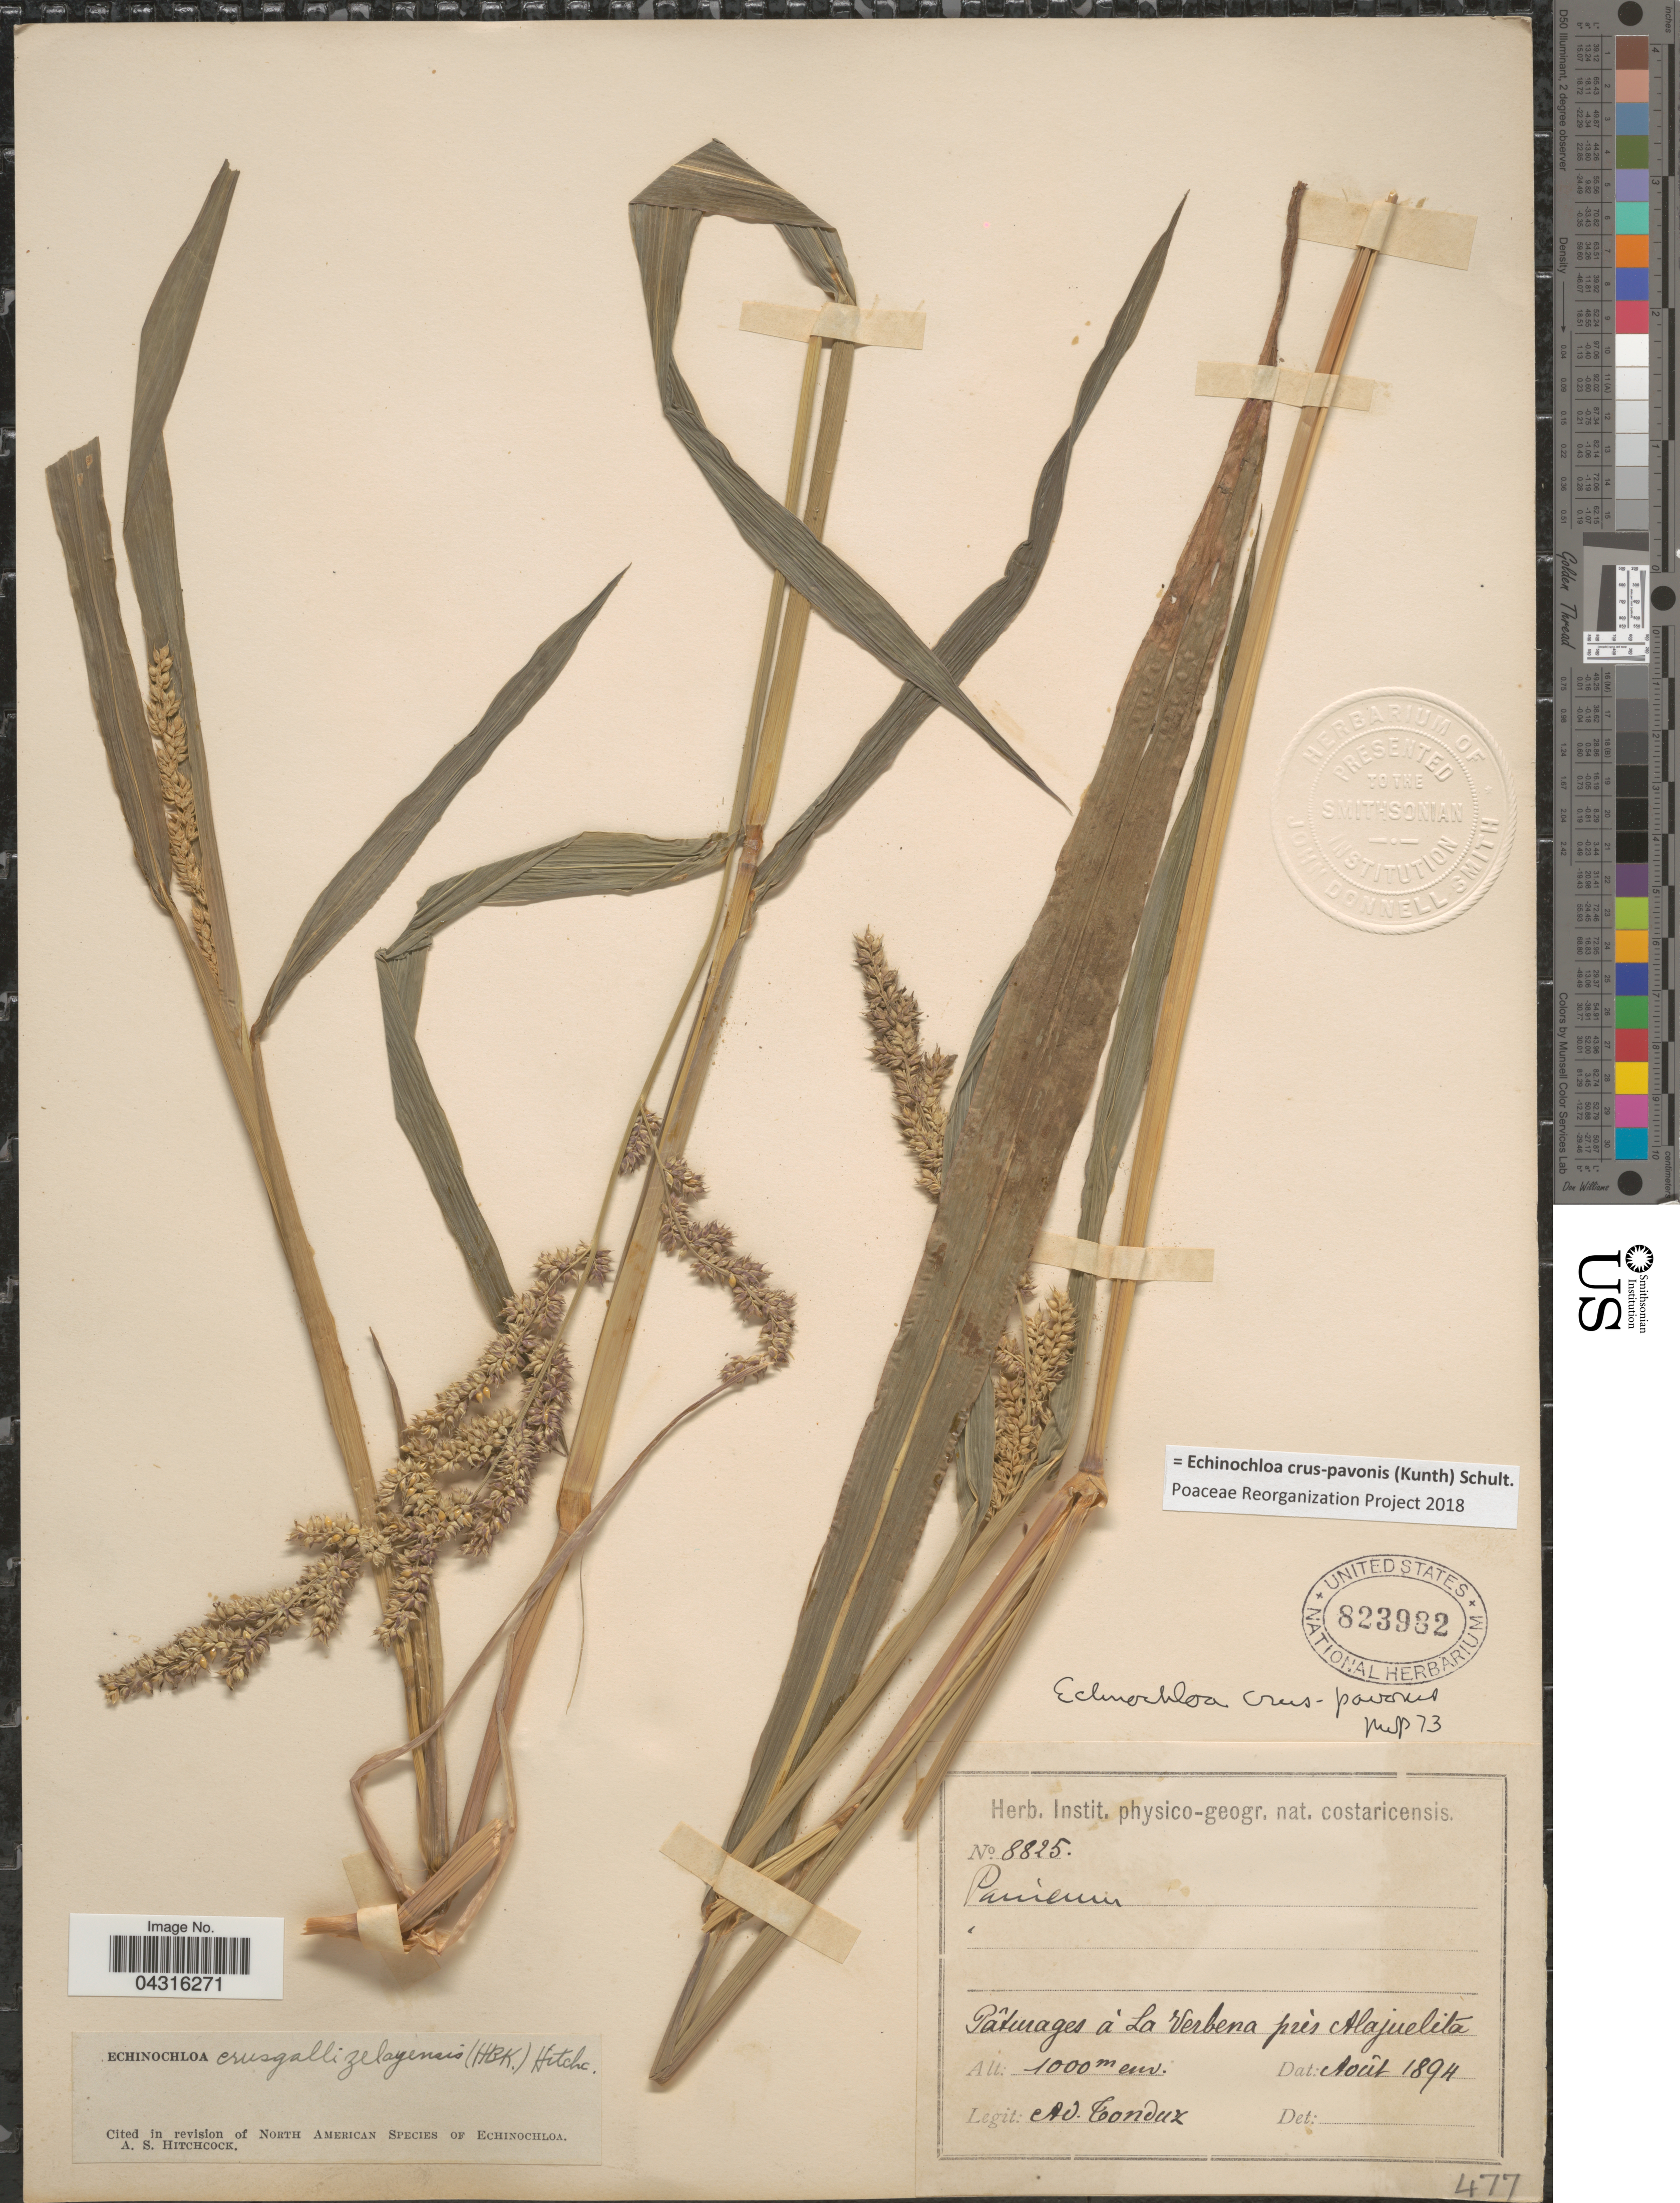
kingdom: Plantae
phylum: Tracheophyta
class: Liliopsida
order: Poales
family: Poaceae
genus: Echinochloa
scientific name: Echinochloa crus-pavonis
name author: (Kunth) Schult.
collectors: A. Tonduz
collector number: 8825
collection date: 1894-08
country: Costa Rica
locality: Pâturages à La Verbena près Alajuelita.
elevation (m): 1000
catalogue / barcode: US 823982